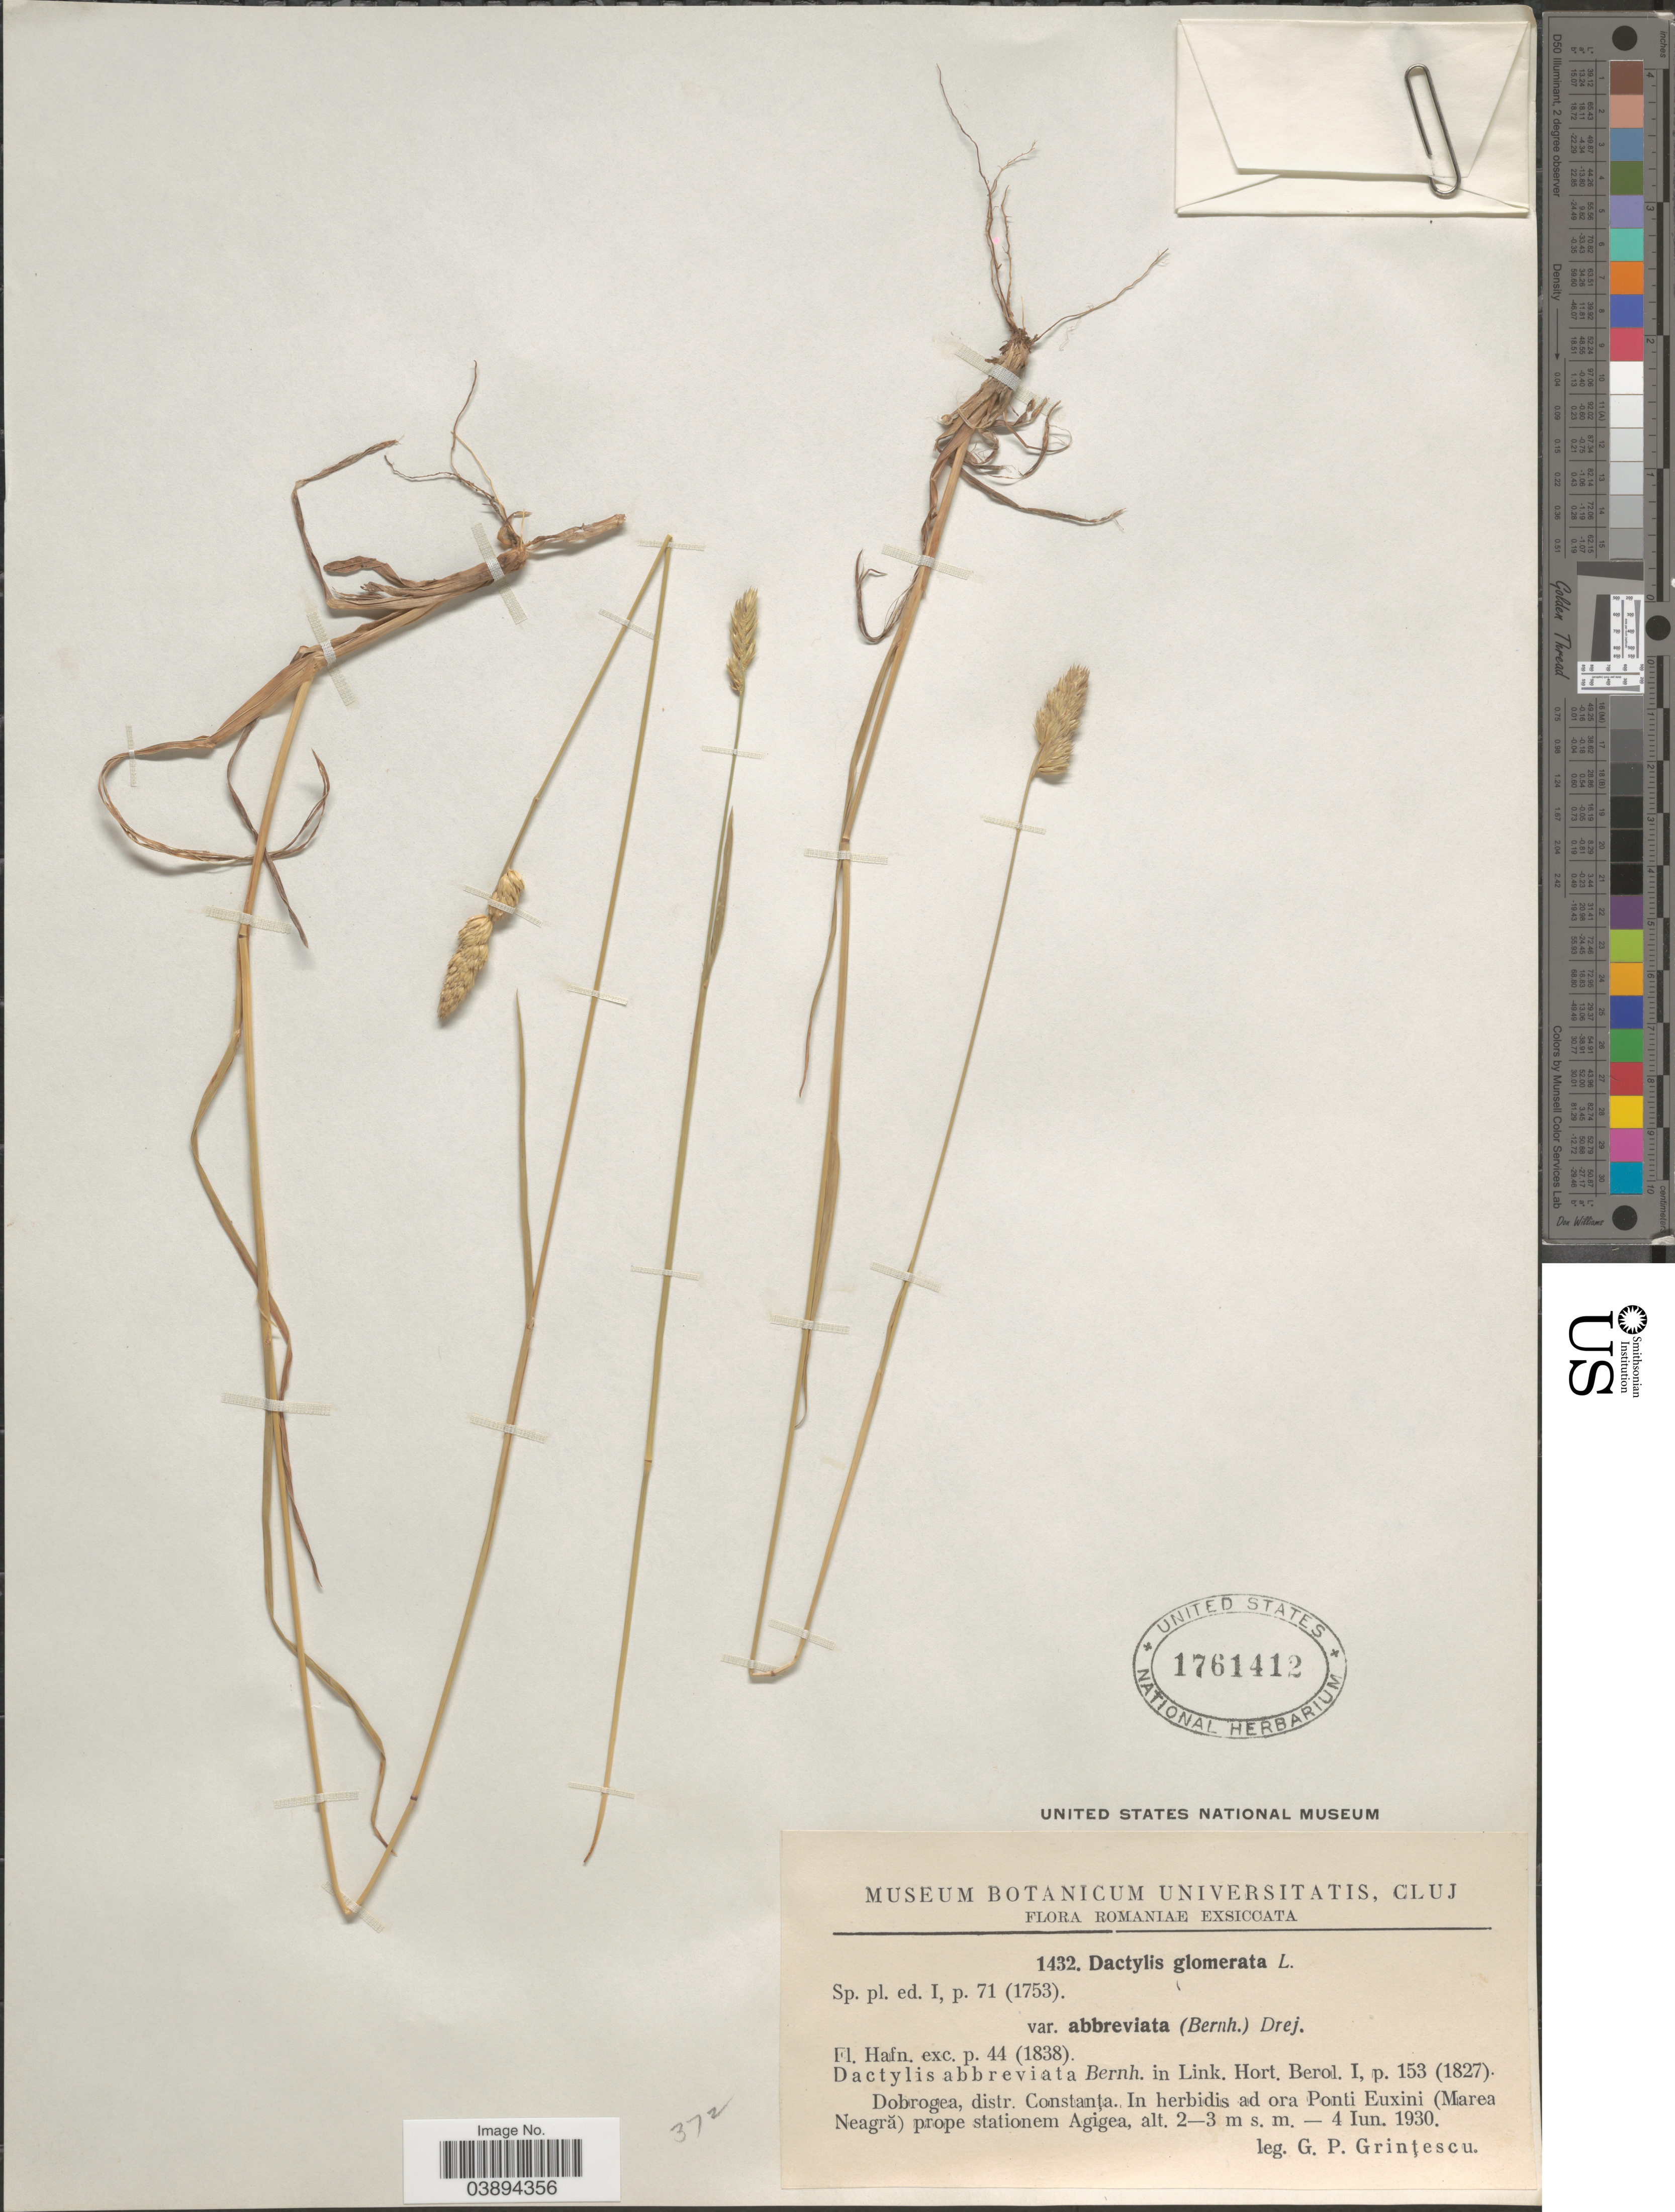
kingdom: Plantae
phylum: Tracheophyta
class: Liliopsida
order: Poales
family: Poaceae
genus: Dactylis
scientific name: Dactylis glomerata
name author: L.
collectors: G. Grintescu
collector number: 1432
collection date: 1930-06-04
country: Romania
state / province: Constanta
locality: Romaniae. Dobrogea, distr. Constanta. In herbidis ad ora Ponti Euxini (Marea Neagră) prope stationem Agigea.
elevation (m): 2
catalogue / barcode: US 1761412